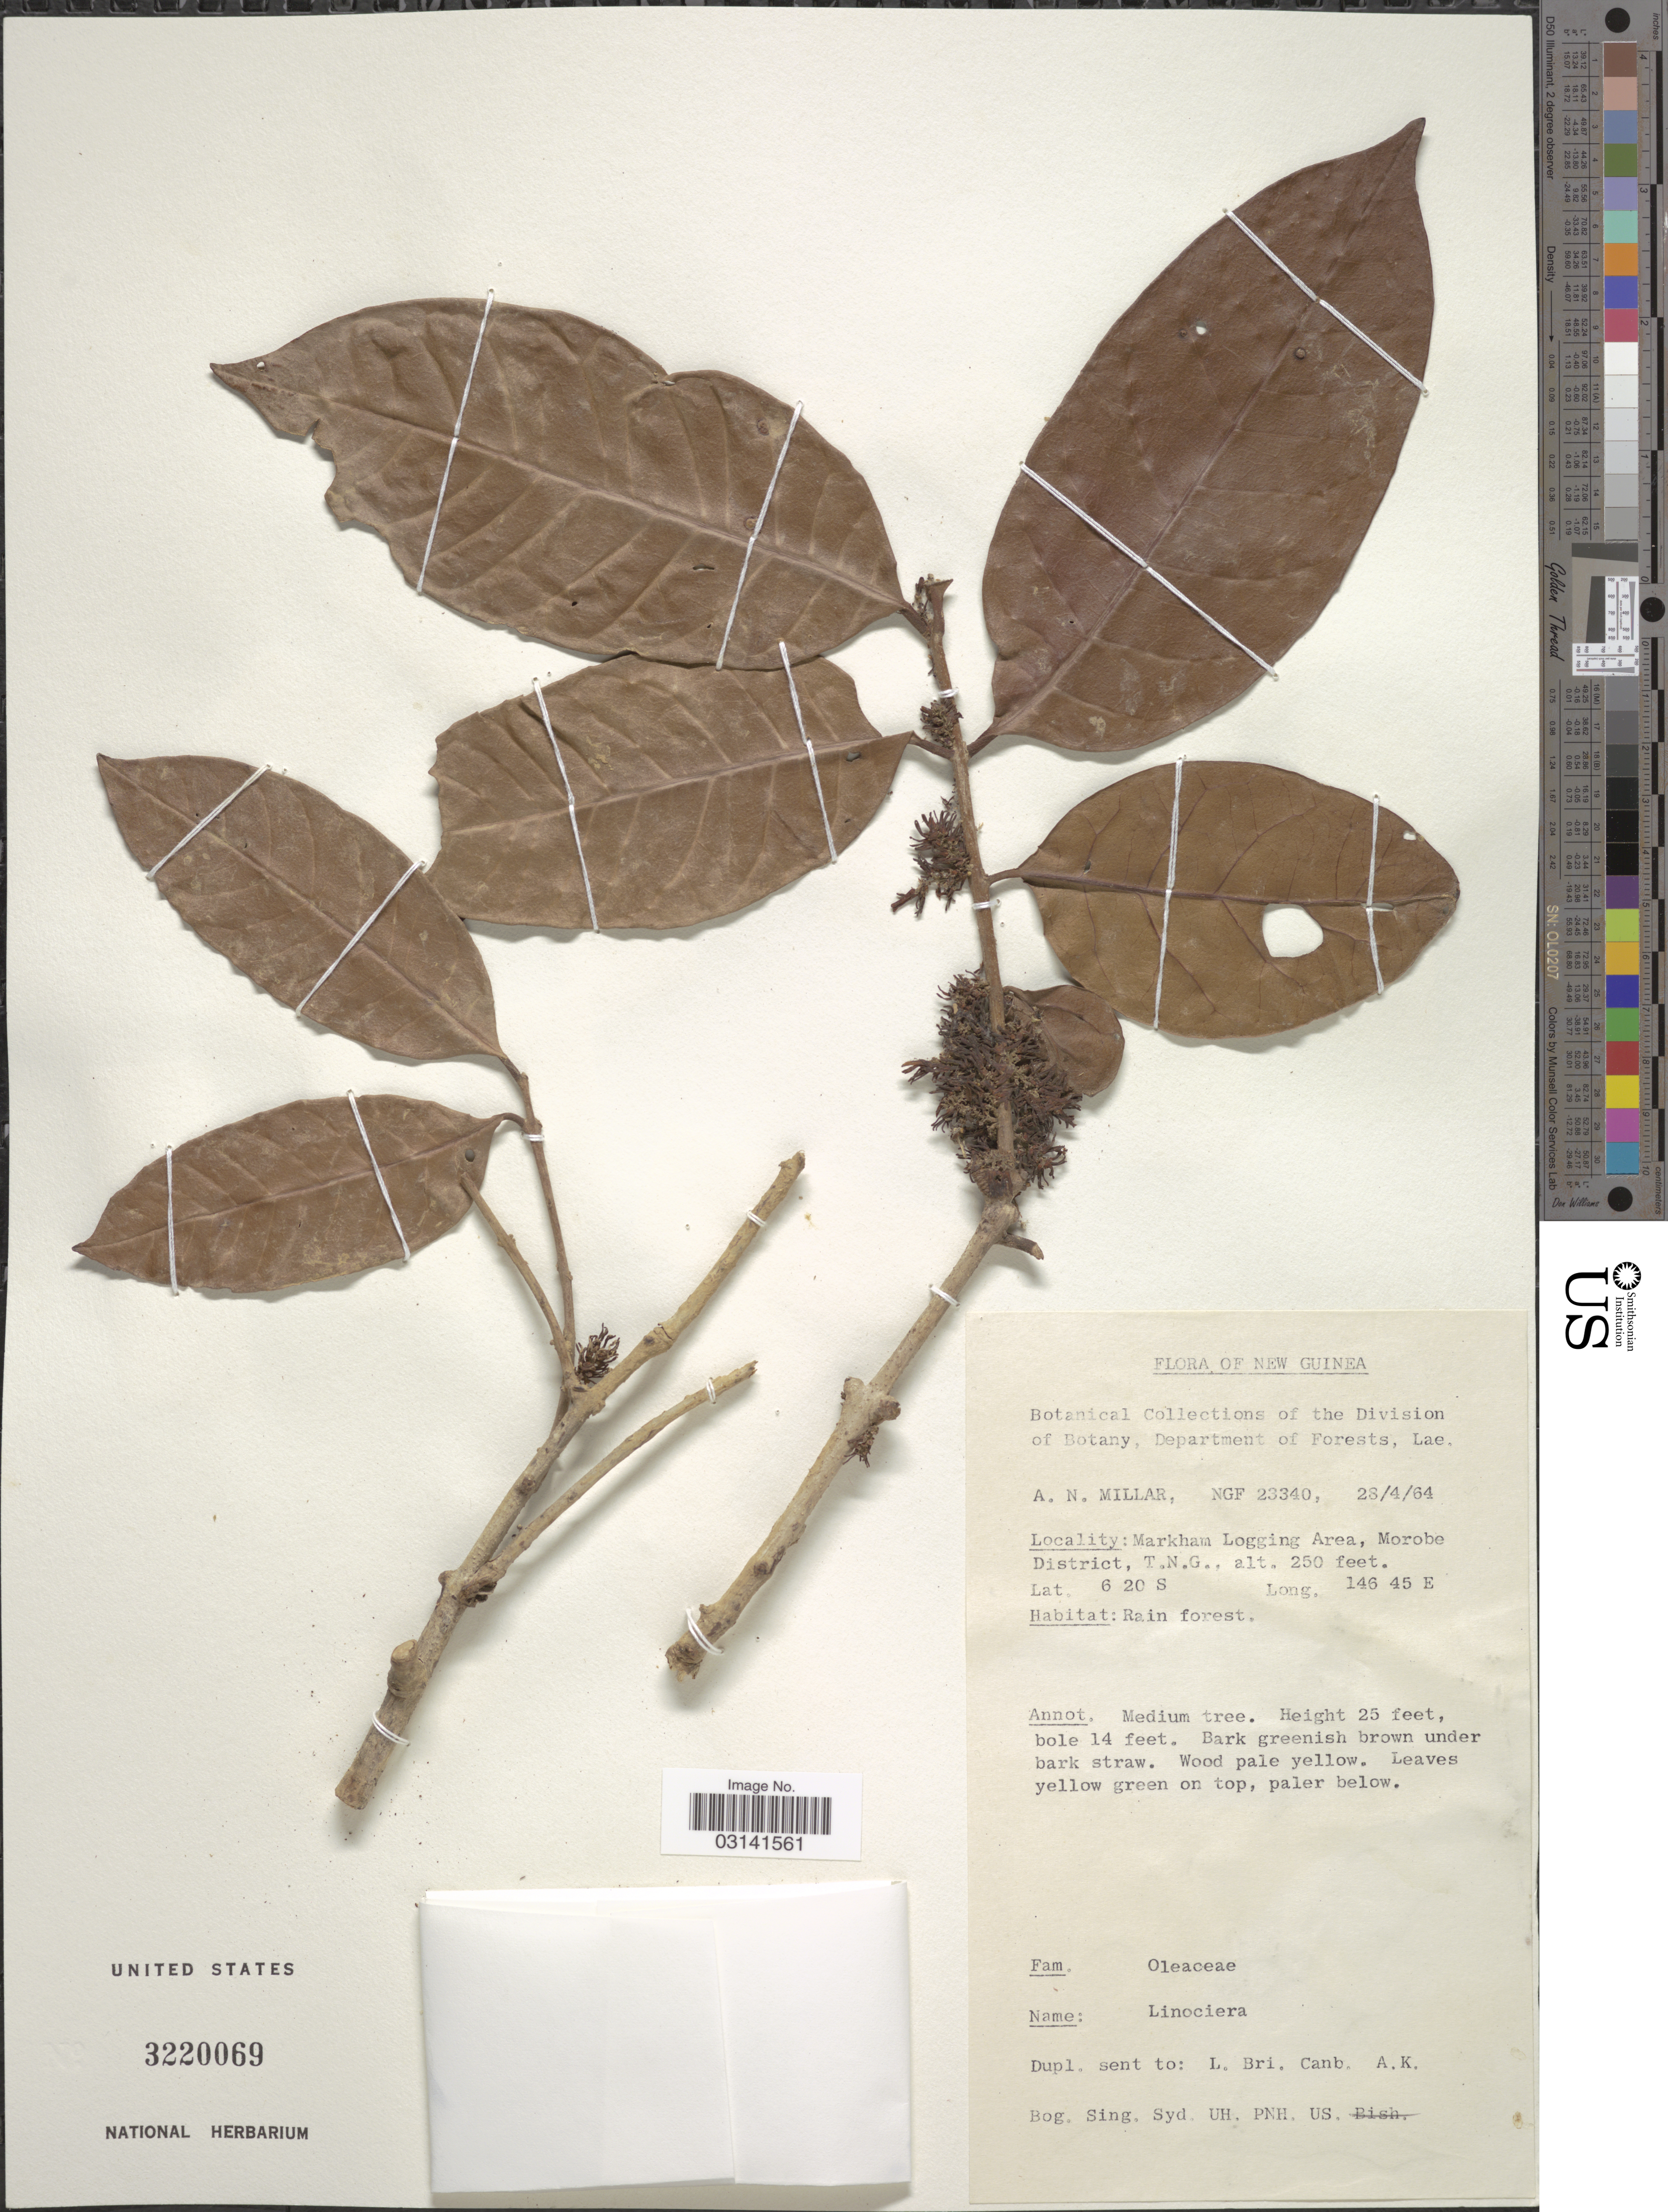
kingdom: Plantae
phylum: Tracheophyta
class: Magnoliopsida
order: Lamiales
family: Oleaceae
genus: Chionanthus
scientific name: Chionanthus sp.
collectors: A. Millar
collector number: NGF 23340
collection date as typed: Transcribed d/m/y: 28/4/64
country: Papua New Guinea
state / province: Morobe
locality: New Guinea. Markham Logging Area, Morobe District, T.N.G.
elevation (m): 76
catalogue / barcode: US 3220069